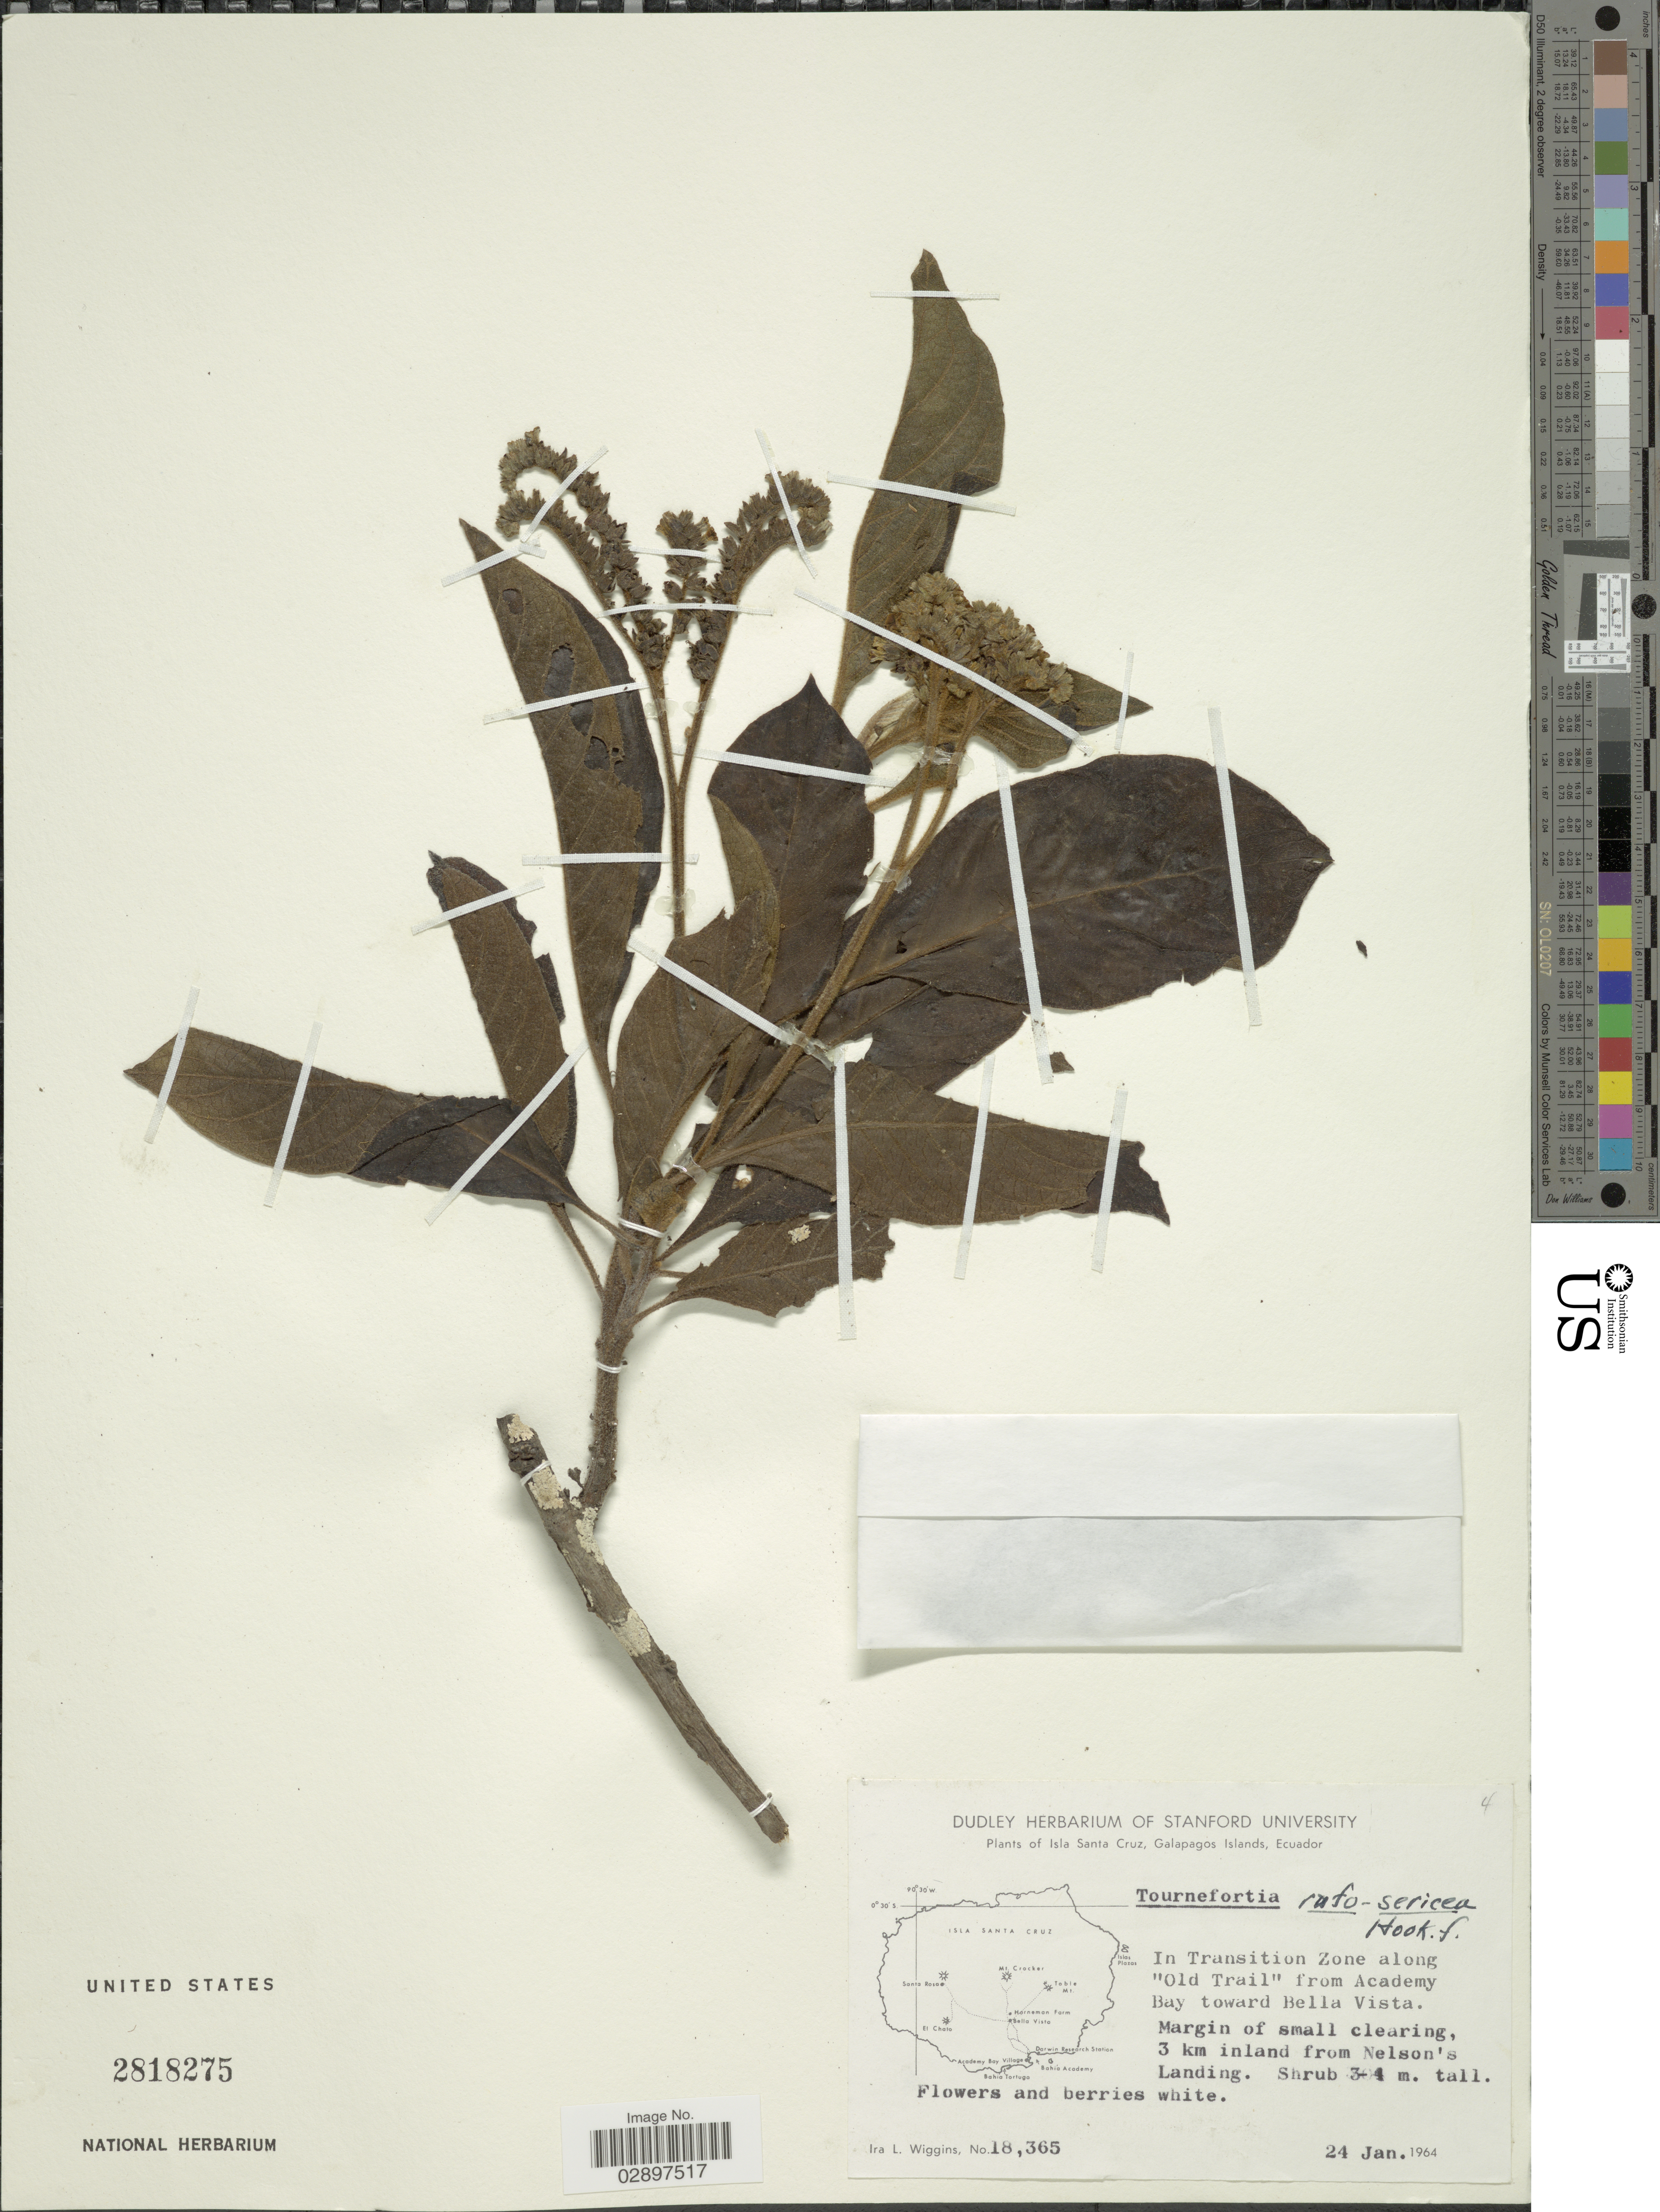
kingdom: Plantae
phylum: Tracheophyta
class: Magnoliopsida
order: Boraginales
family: Heliotropiaceae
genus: Tournefortia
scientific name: Tournefortia rufo-sericea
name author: Hook. f.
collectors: I. L. Wiggins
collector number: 18365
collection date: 1964-01-24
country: Ecuador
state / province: Colón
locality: Isla Santa Cruz, Galapagos Islands. In Transition Zone along "Old Trail" from Academy Bay toward Bella Vista. Margin of small clearing, 3 km inland from Nelson's Landing.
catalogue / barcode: US 2818275